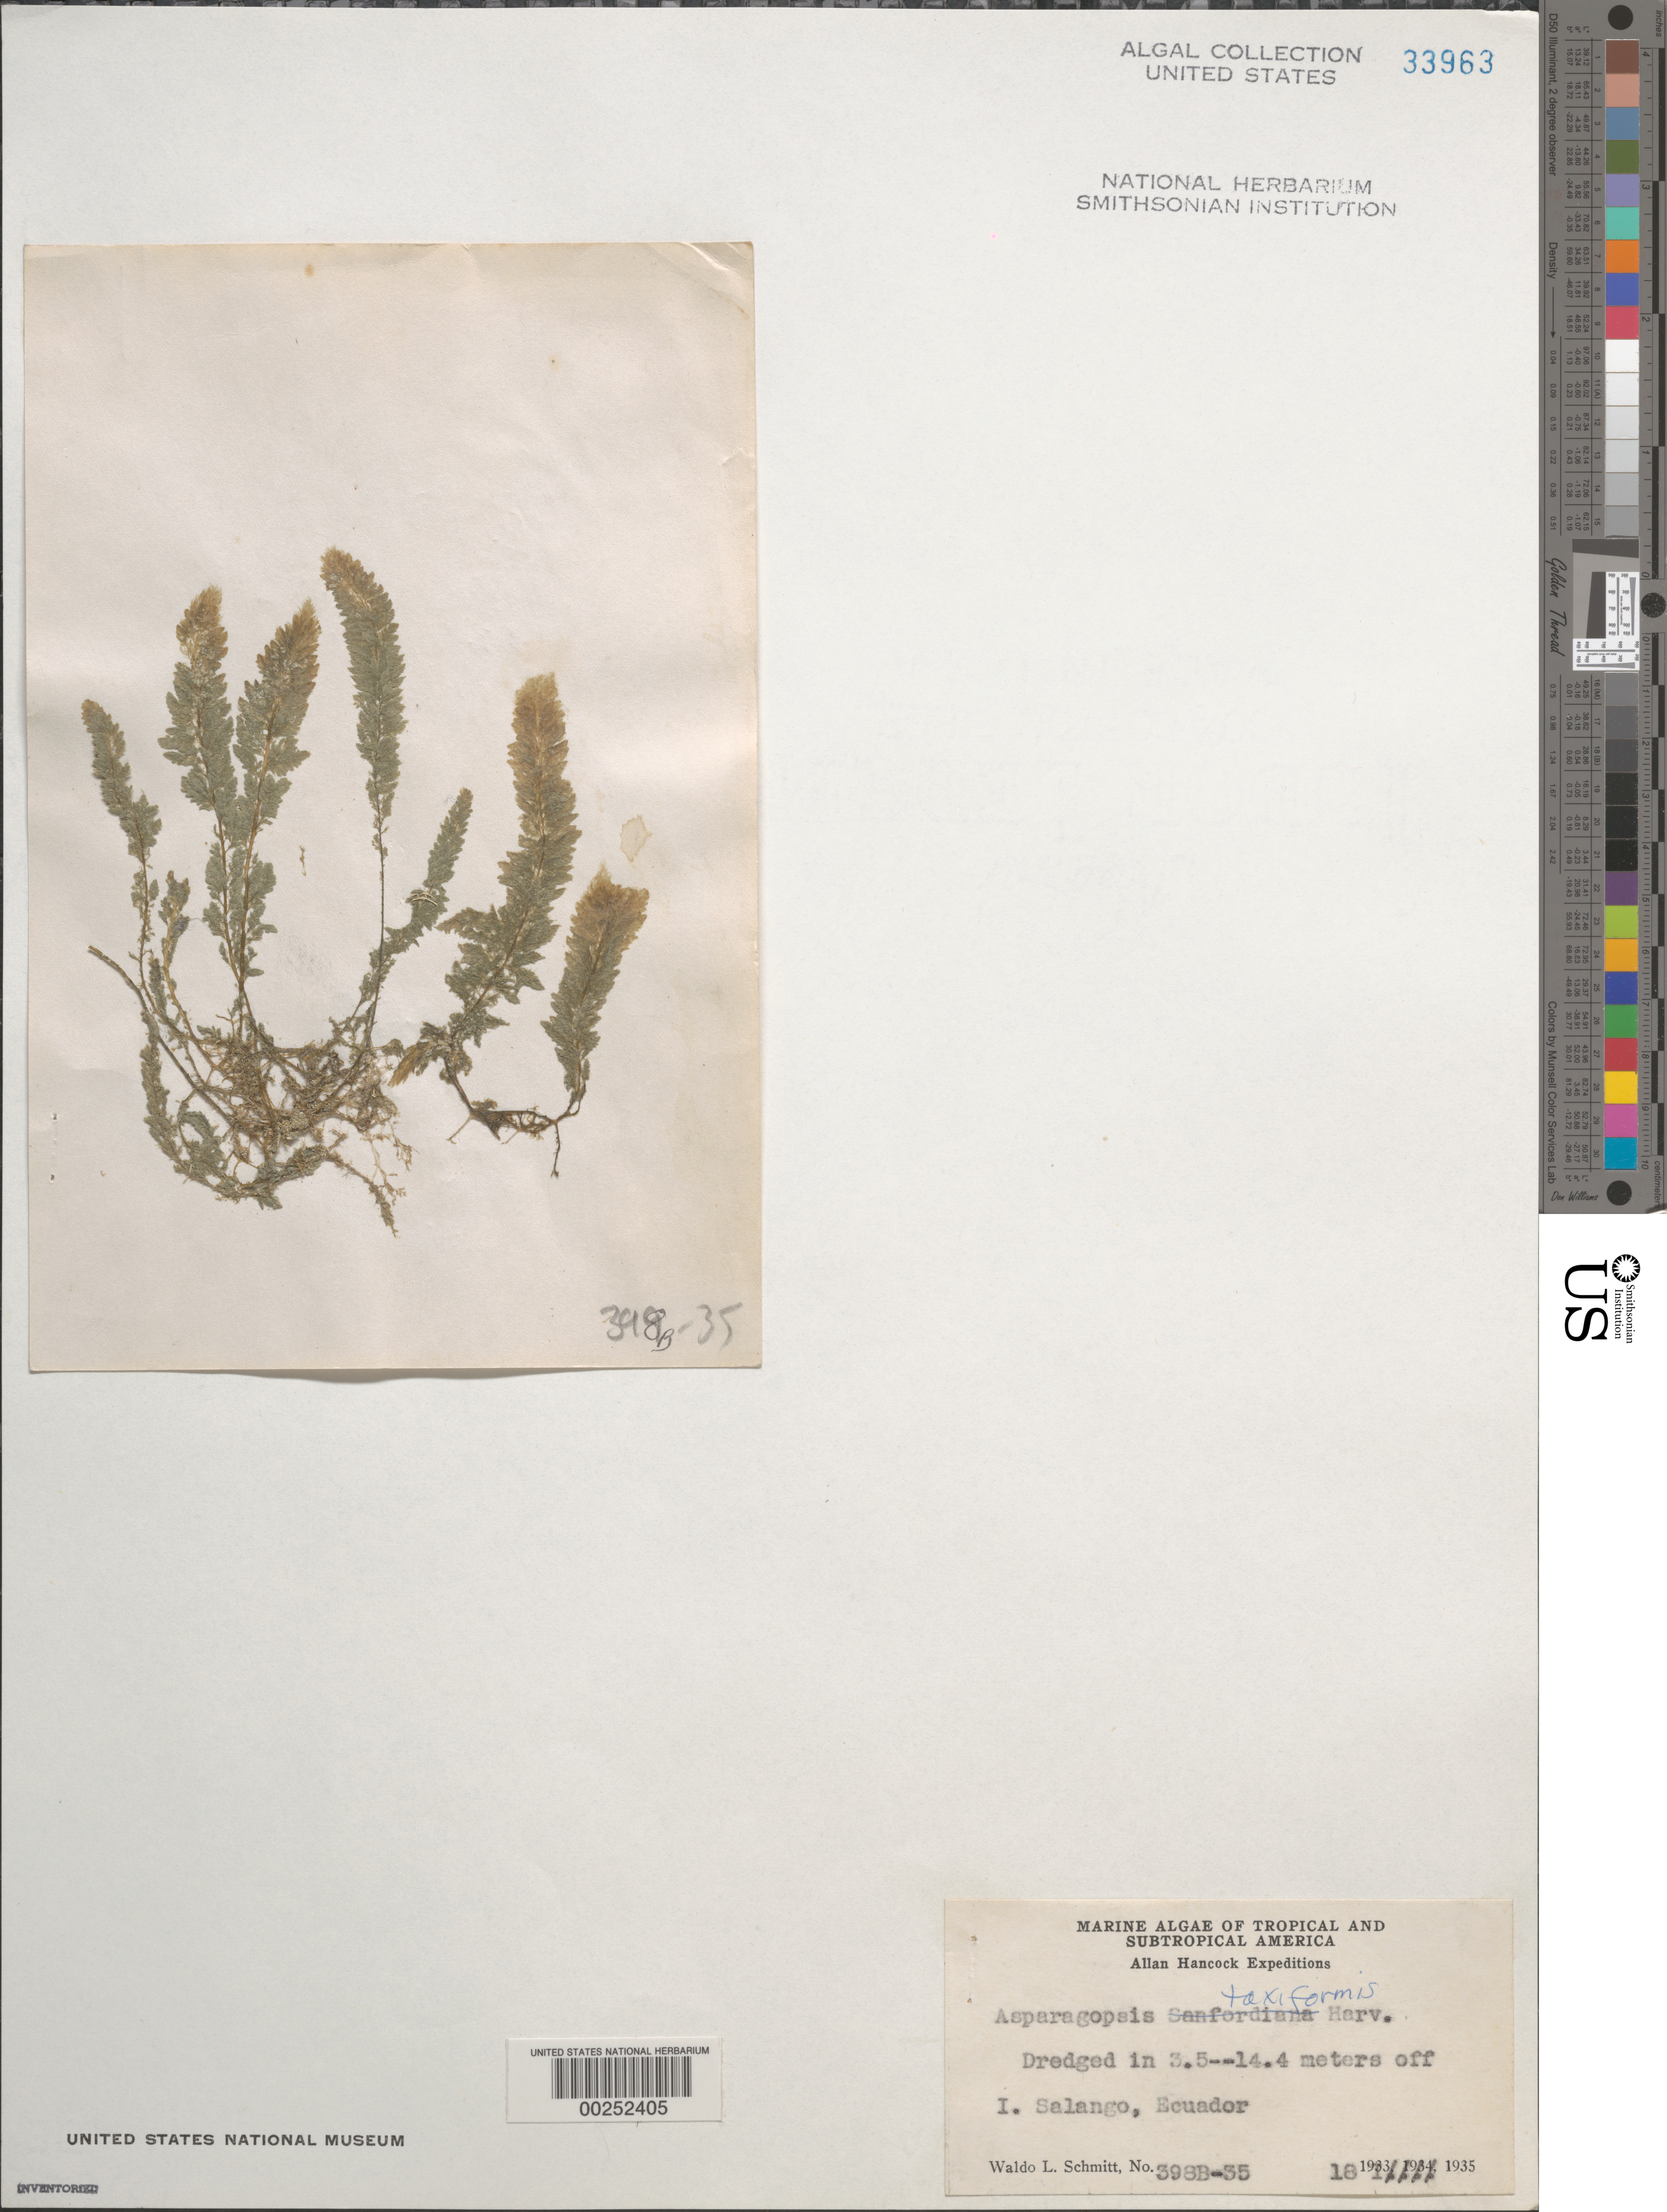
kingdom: Plantae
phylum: Rhodophyta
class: Florideophyceae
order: Bonnemaisoniales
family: Bonnemaisoniaceae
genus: Asparagopsis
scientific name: Asparagopsis taxiformis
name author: (Delile) Trevis.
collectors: W. L. Schmitt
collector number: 398b-35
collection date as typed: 18 Jan 1935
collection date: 1935-01-18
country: Ecuador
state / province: Manabí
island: Isla Salango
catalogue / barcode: US 33963